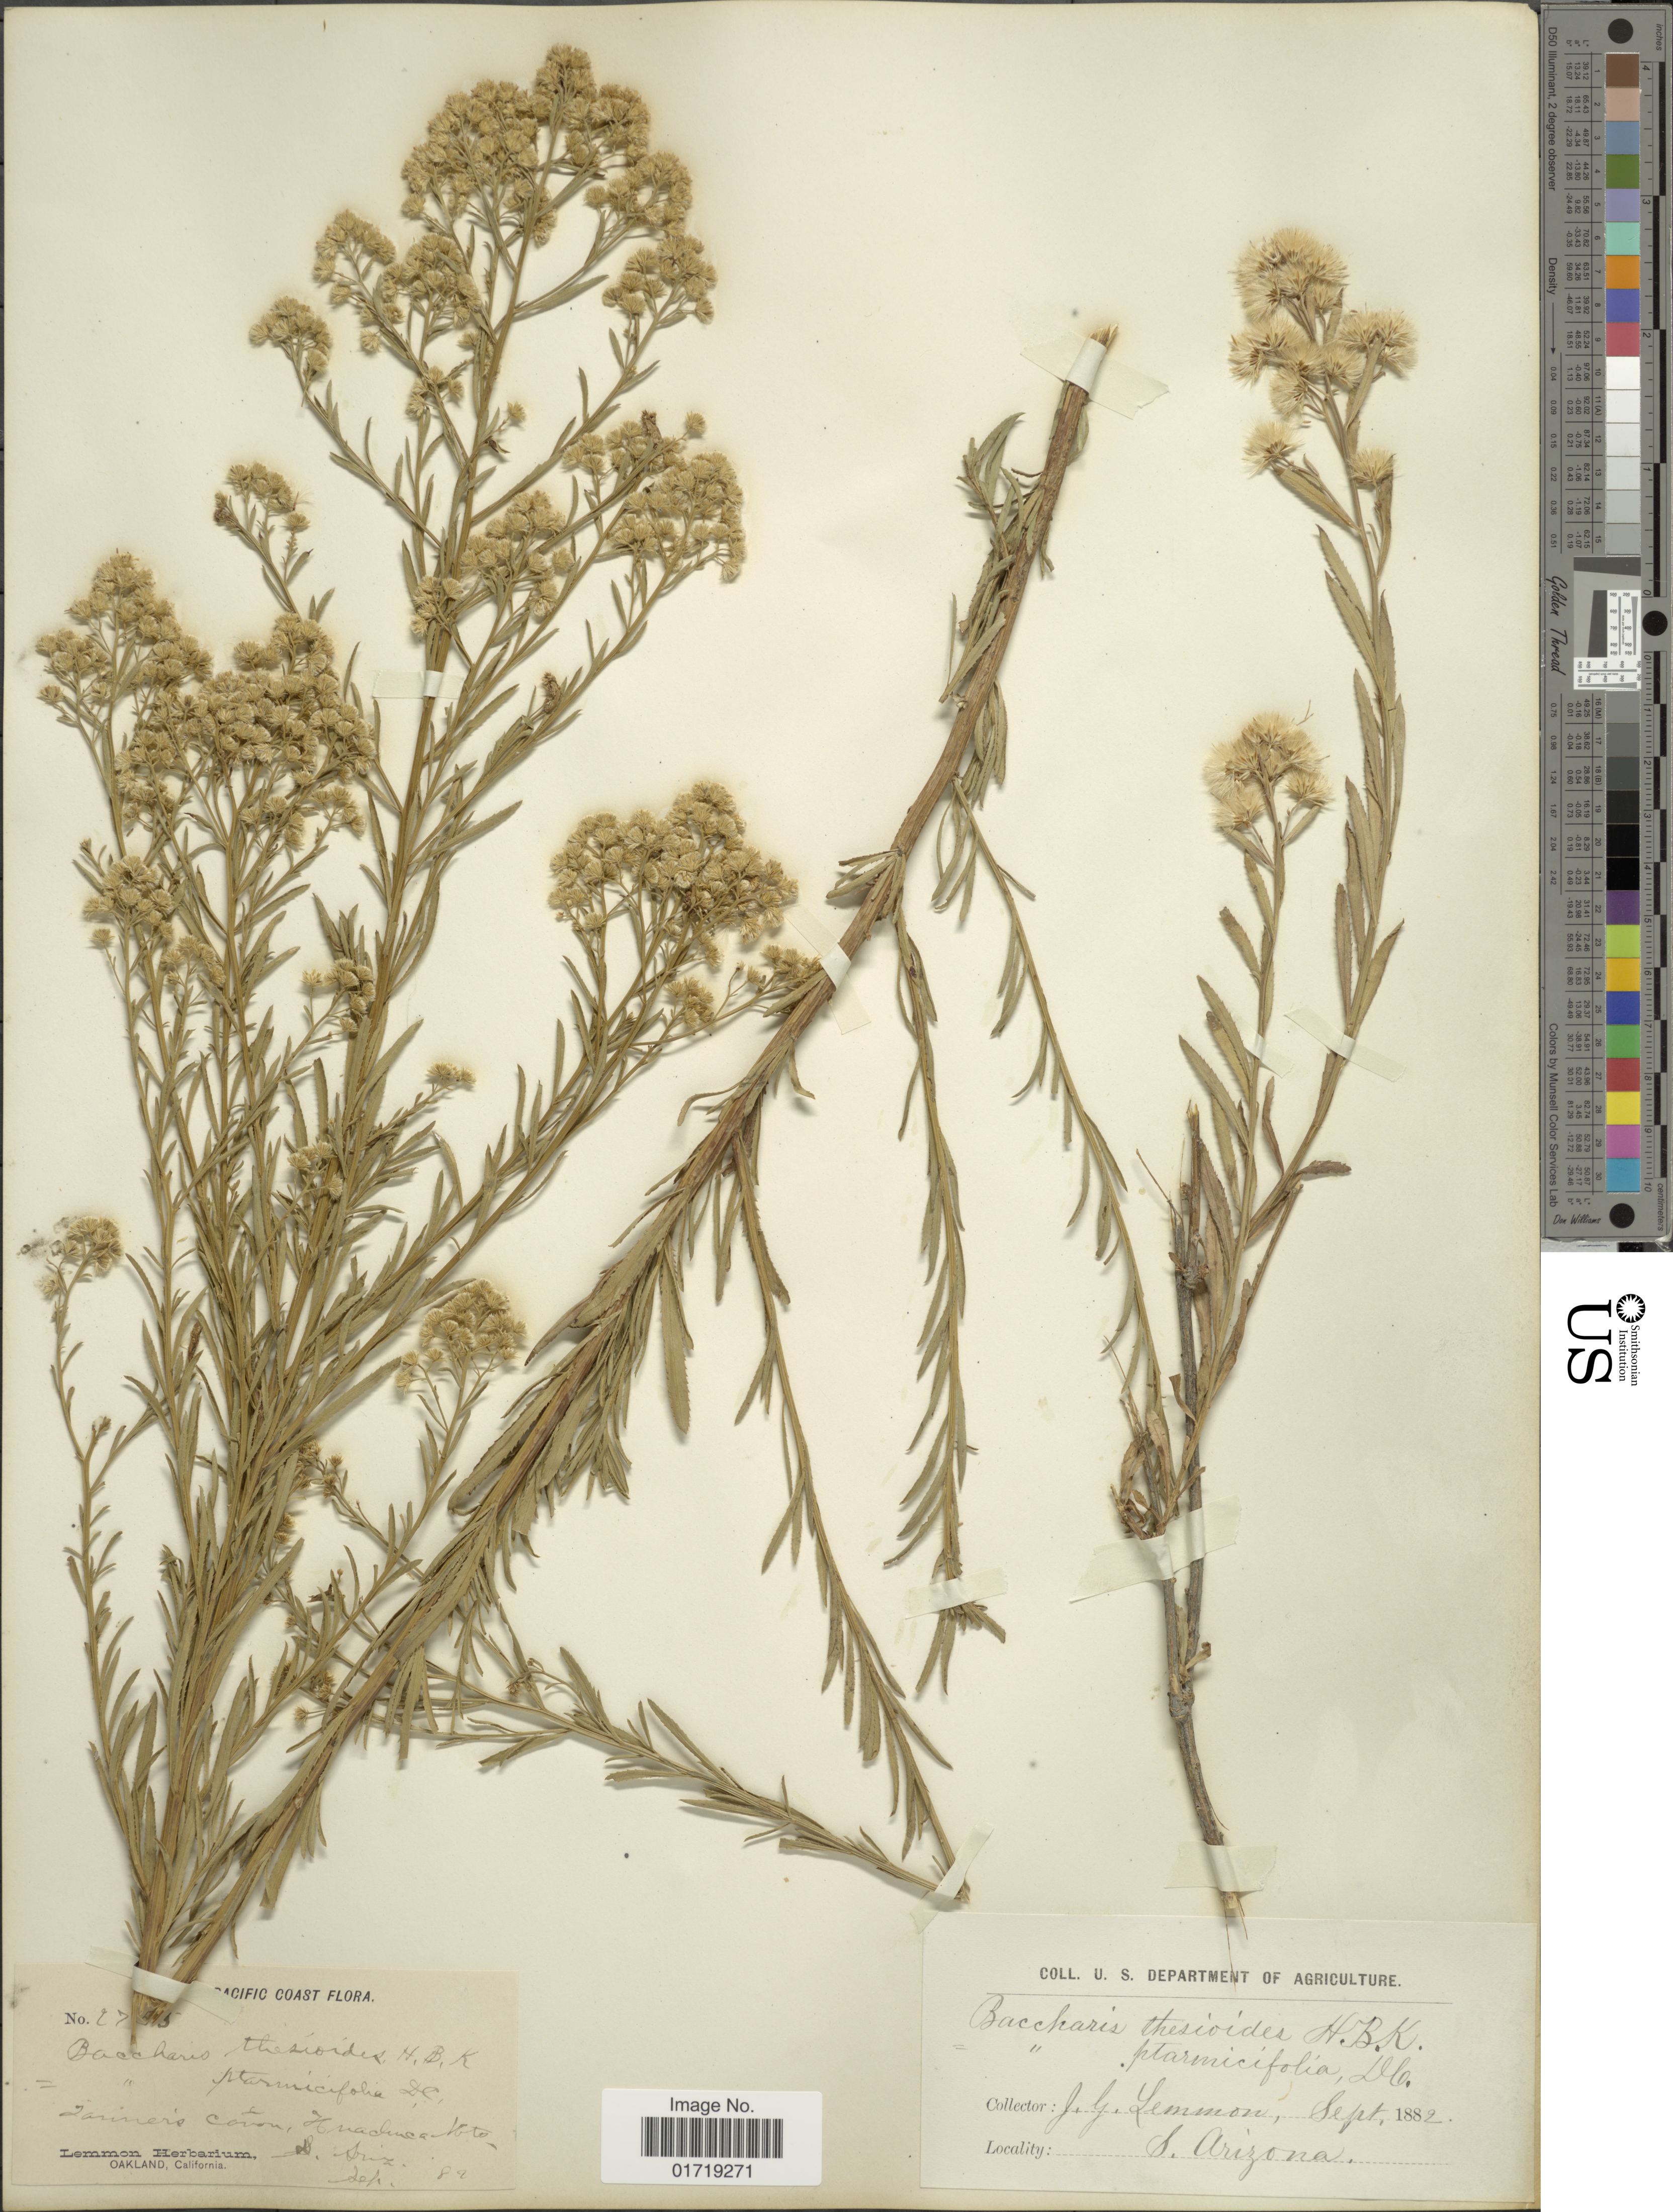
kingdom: Plantae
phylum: Tracheophyta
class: Magnoliopsida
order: Asterales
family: Asteraceae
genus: Baccharis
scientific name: Baccharis thesioides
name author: Kunth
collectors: J. Lemmon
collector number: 27515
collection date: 1882-09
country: United States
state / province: Arizona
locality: Jarinemo Canon, Huacuchuco Mts., S. Arizona